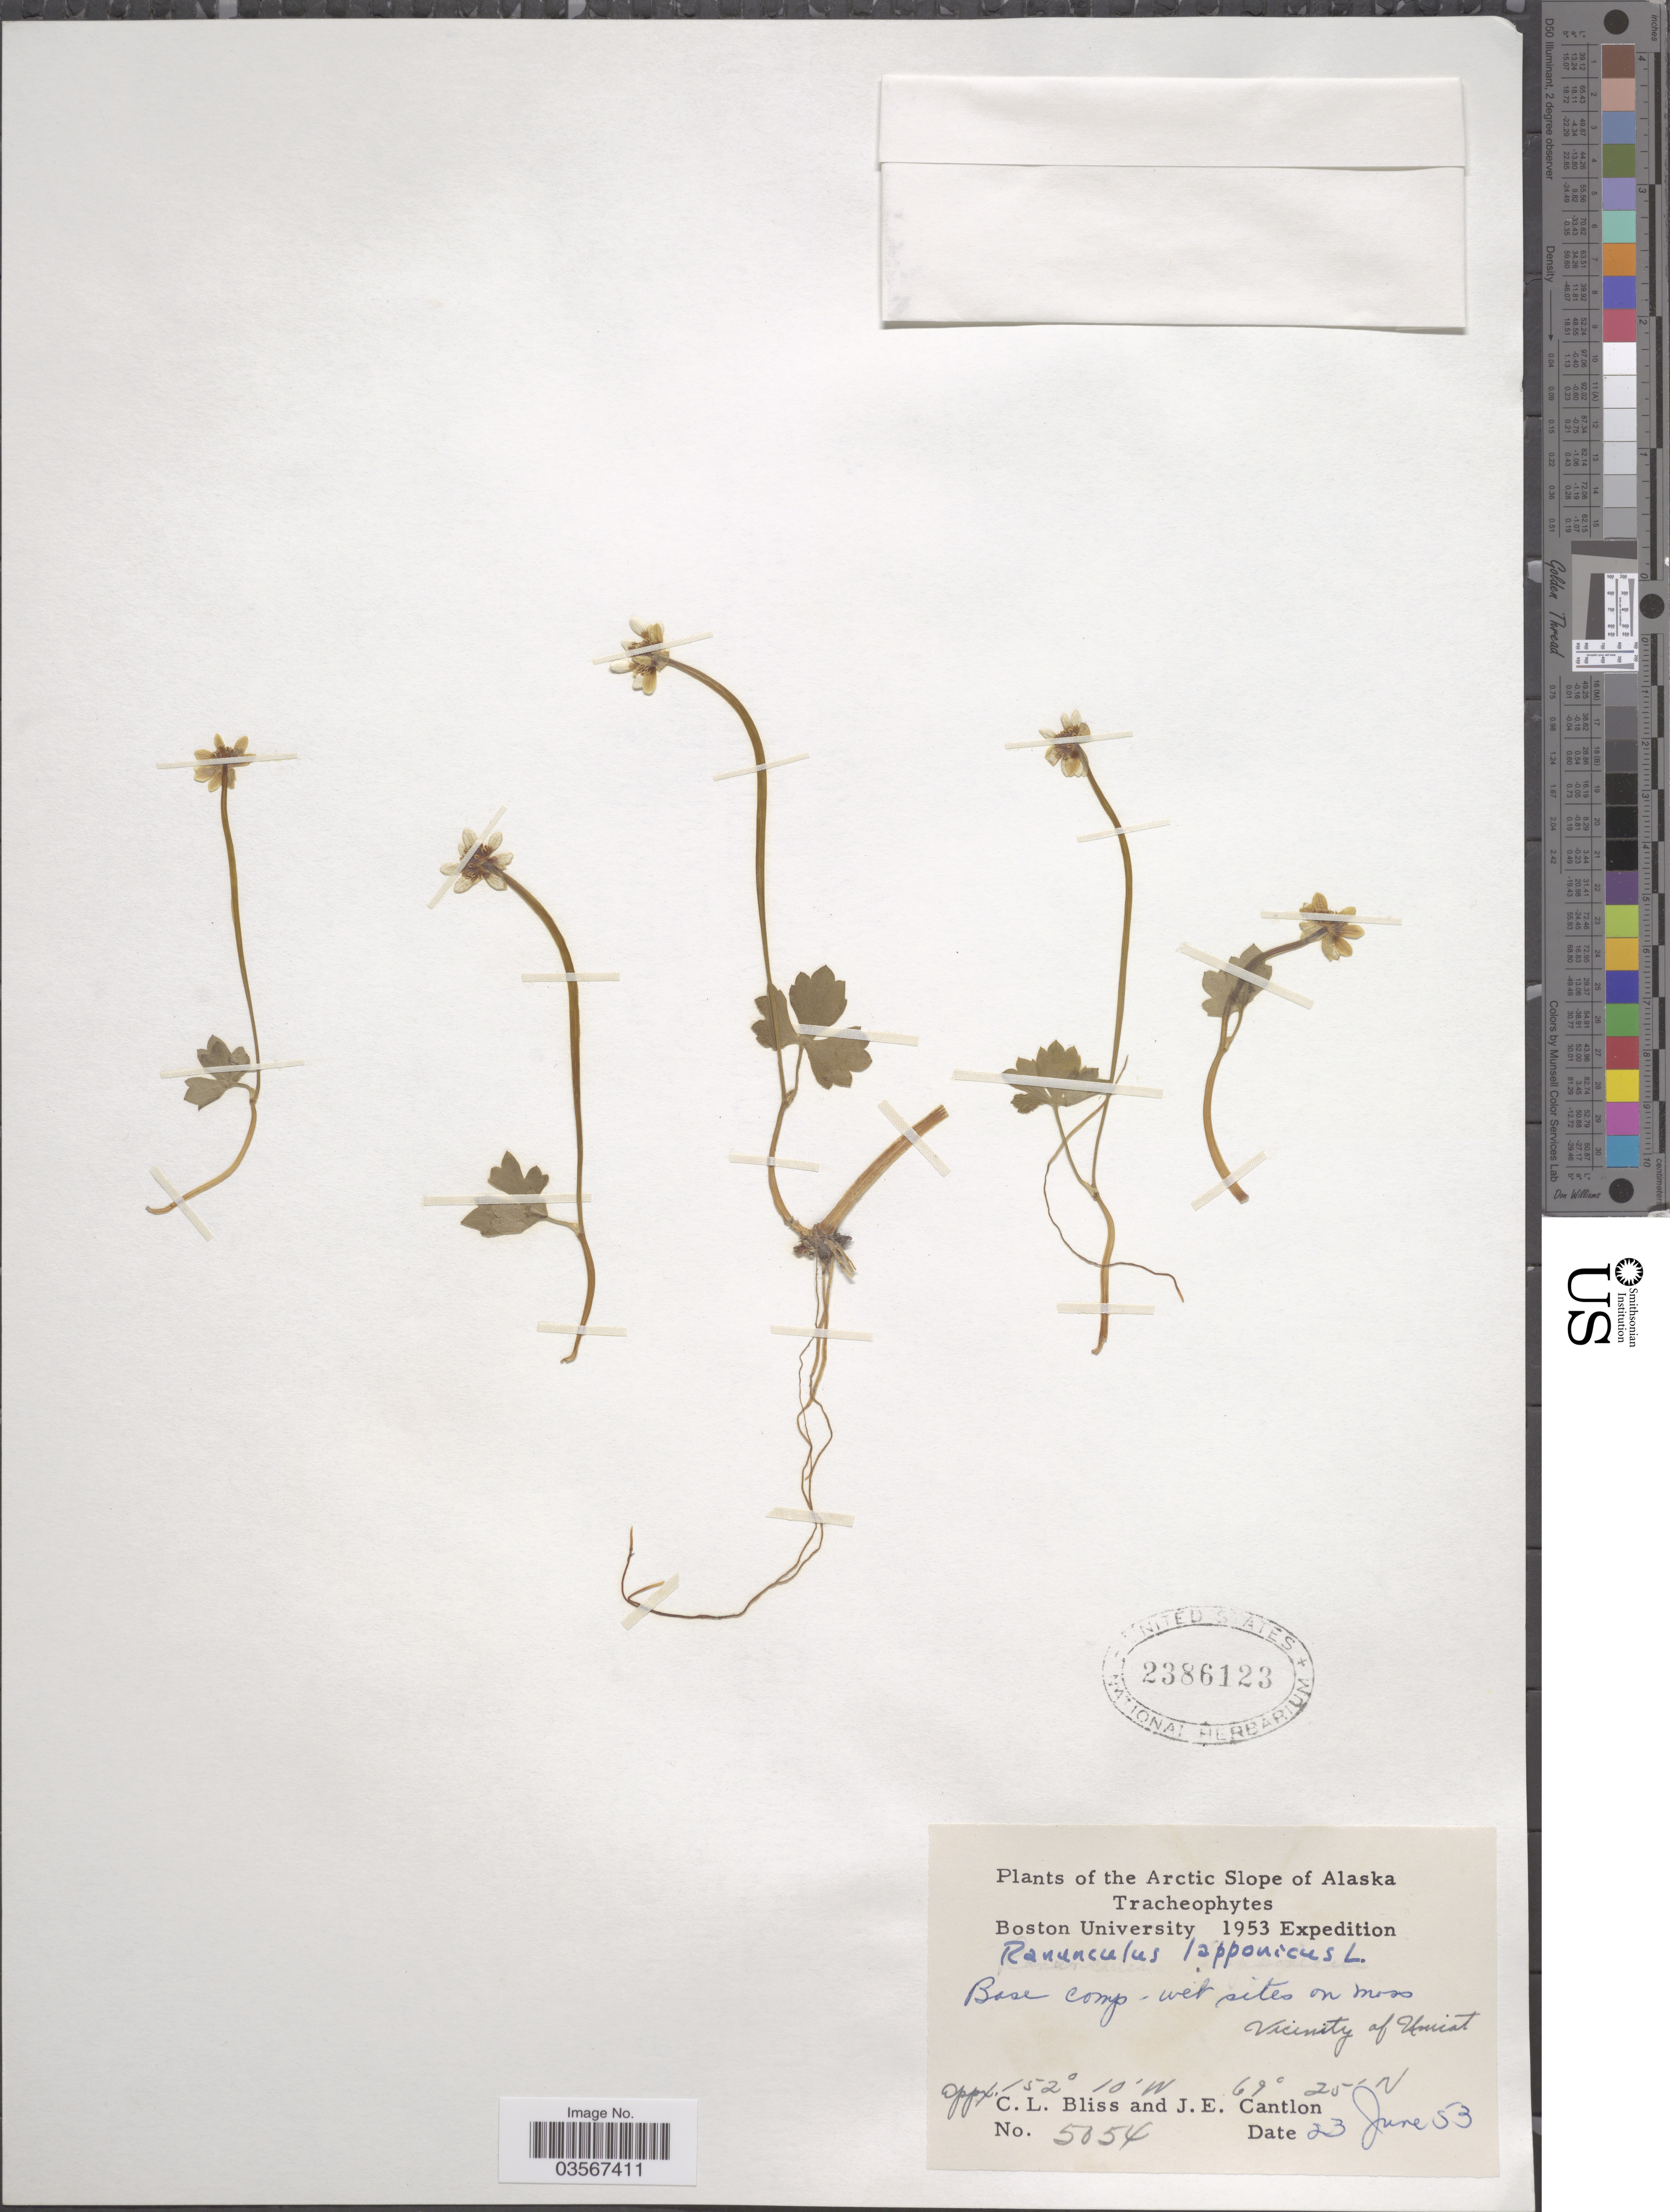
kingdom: Plantae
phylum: Tracheophyta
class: Magnoliopsida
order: Ranunculales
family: Ranunculaceae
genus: Ranunculus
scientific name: Ranunculus lapponicus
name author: L.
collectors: C. Bliss & J. Cantlon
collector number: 5054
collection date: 1953-06-23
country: United States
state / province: Alaska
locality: The Arctic Slope of Alaska. Base camp - wet sites on moss, Vicinity of Umiat.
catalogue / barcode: US 2386123